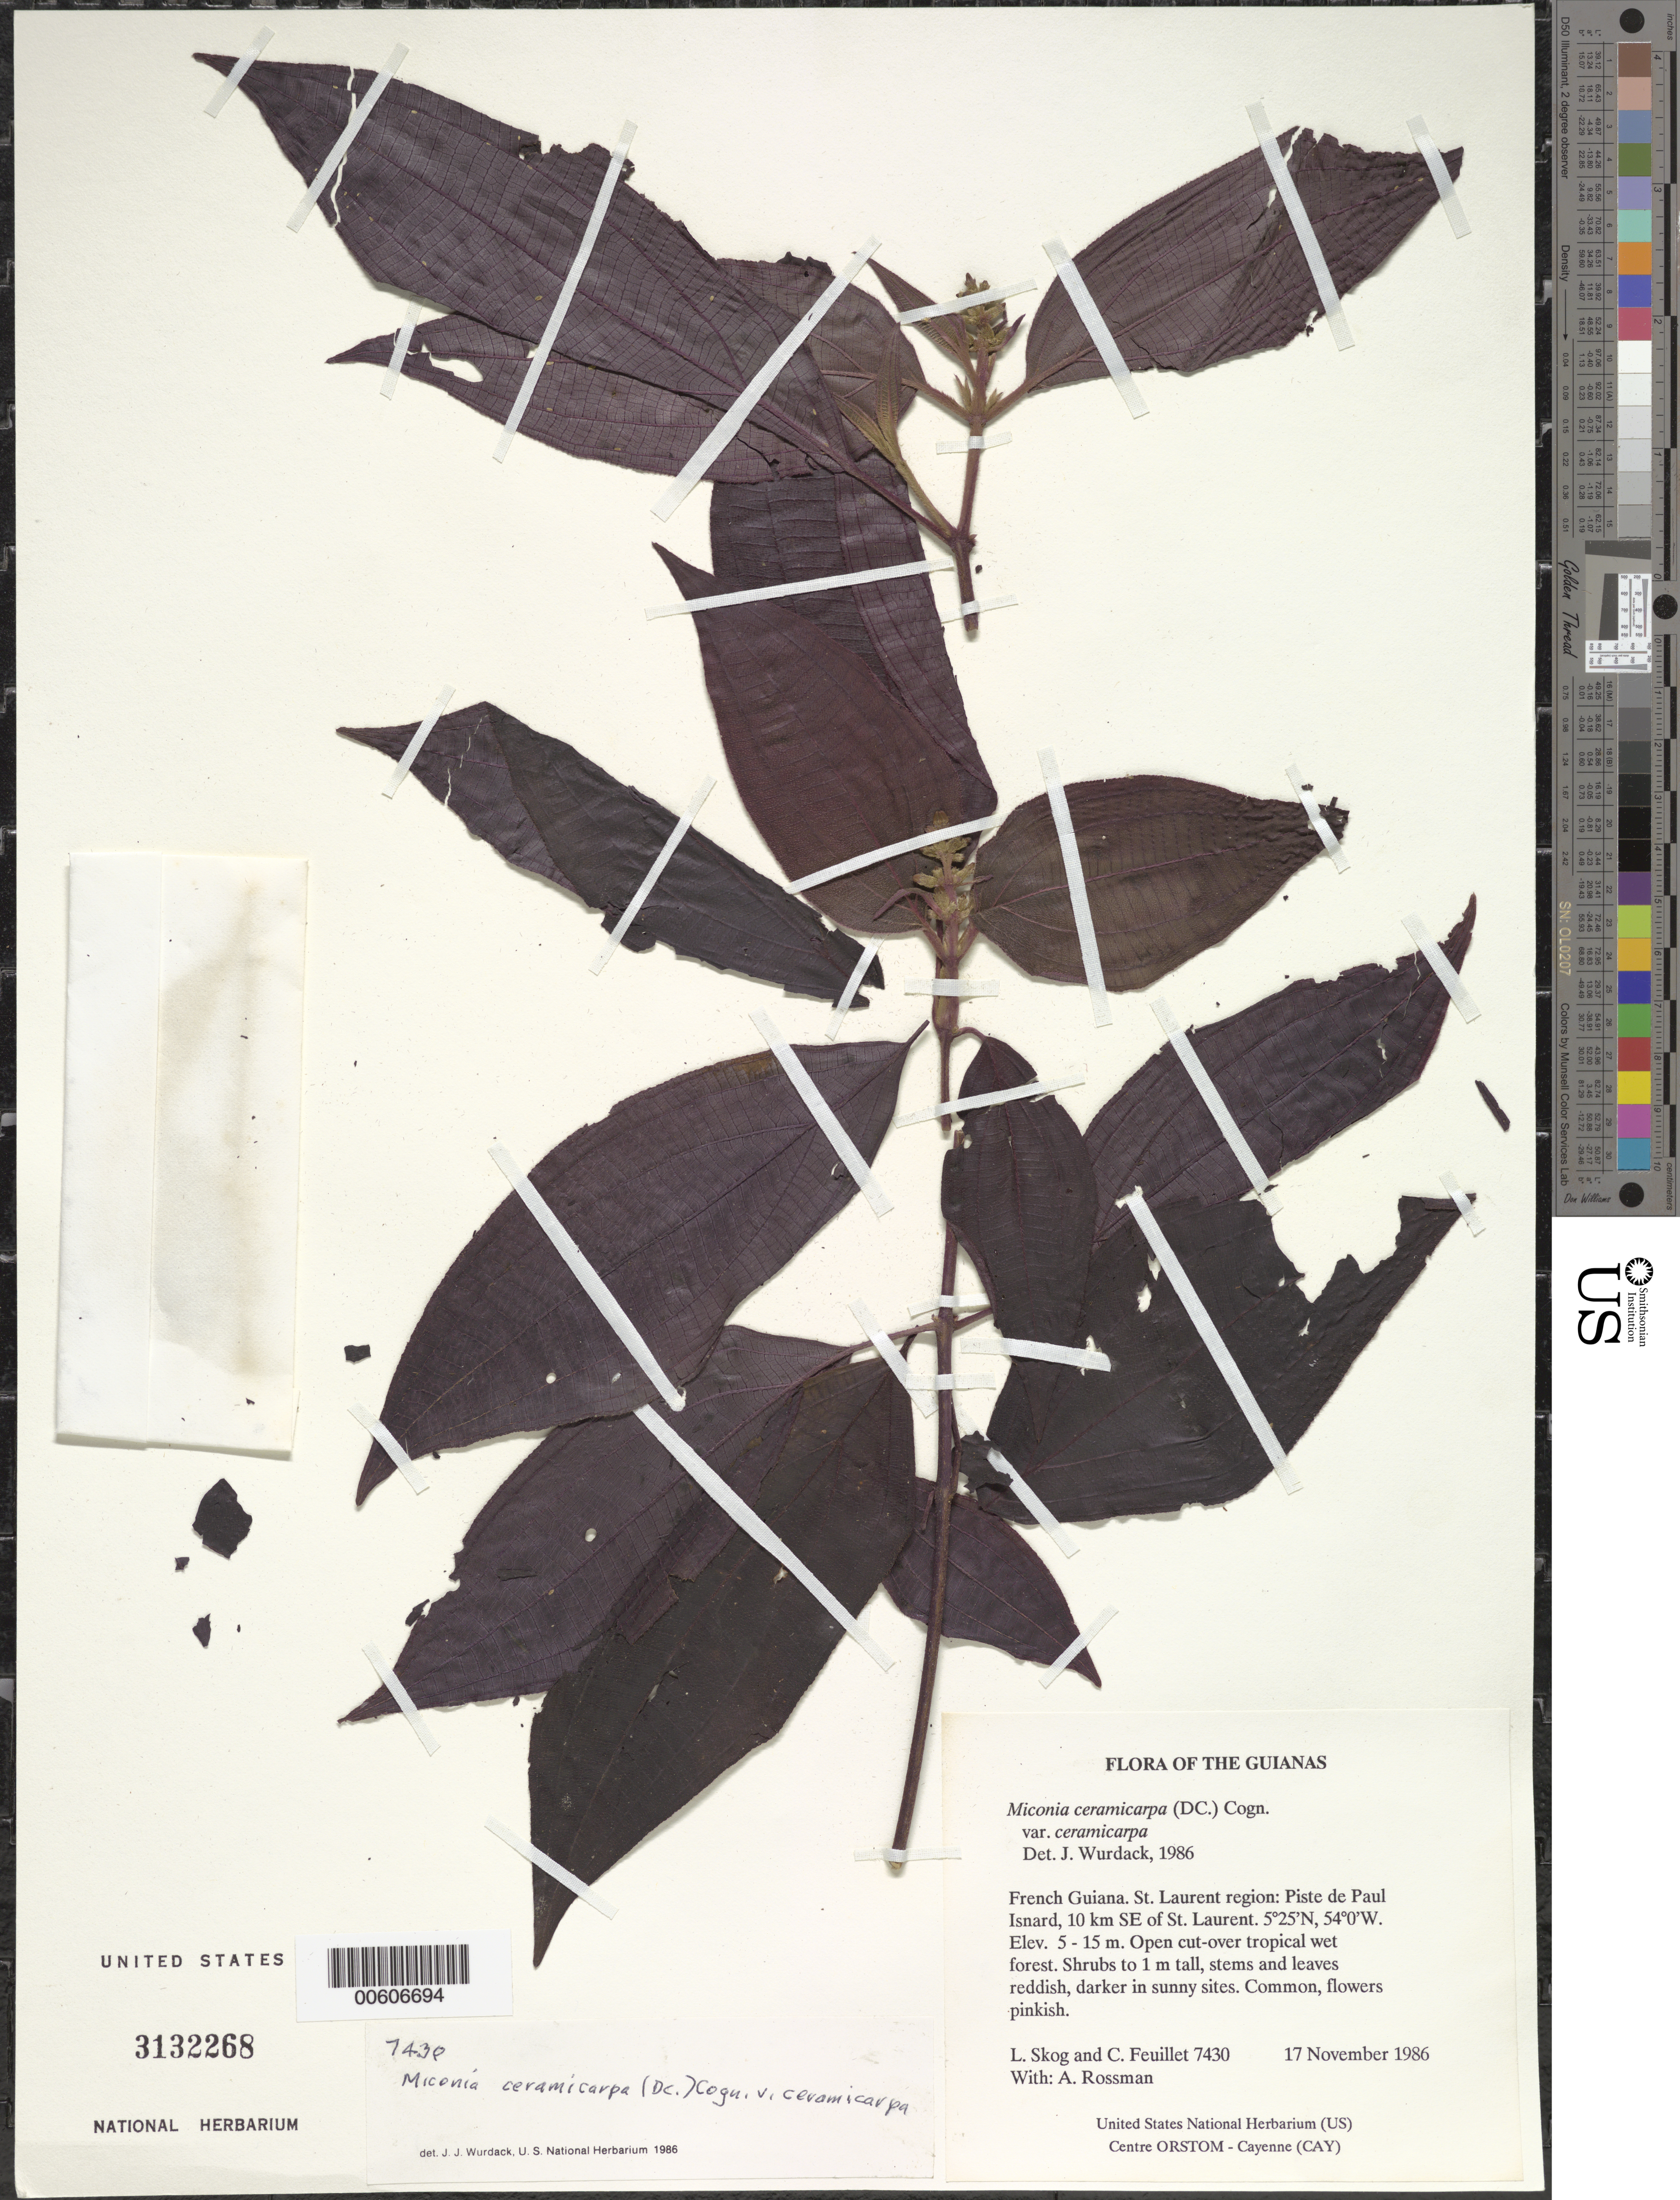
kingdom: Plantae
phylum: Tracheophyta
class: Magnoliopsida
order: Myrtales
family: Melastomataceae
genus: Miconia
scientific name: Miconia ceramicarpa var. ceramicarpa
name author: (DC.) Cogn.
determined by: Wurdack, John J., (US), US (UNITED STATES)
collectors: L. E. Skog, C. Feuillet & A. Rossman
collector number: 7430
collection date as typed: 17 November 1986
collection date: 1986-11-17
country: French Guiana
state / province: Saint-Laurent-du-Maroni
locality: Piste de Paul Isnard, 10 km SE of St. Laurent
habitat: Open cut-over tropical wet forest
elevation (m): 5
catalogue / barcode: US 3132268